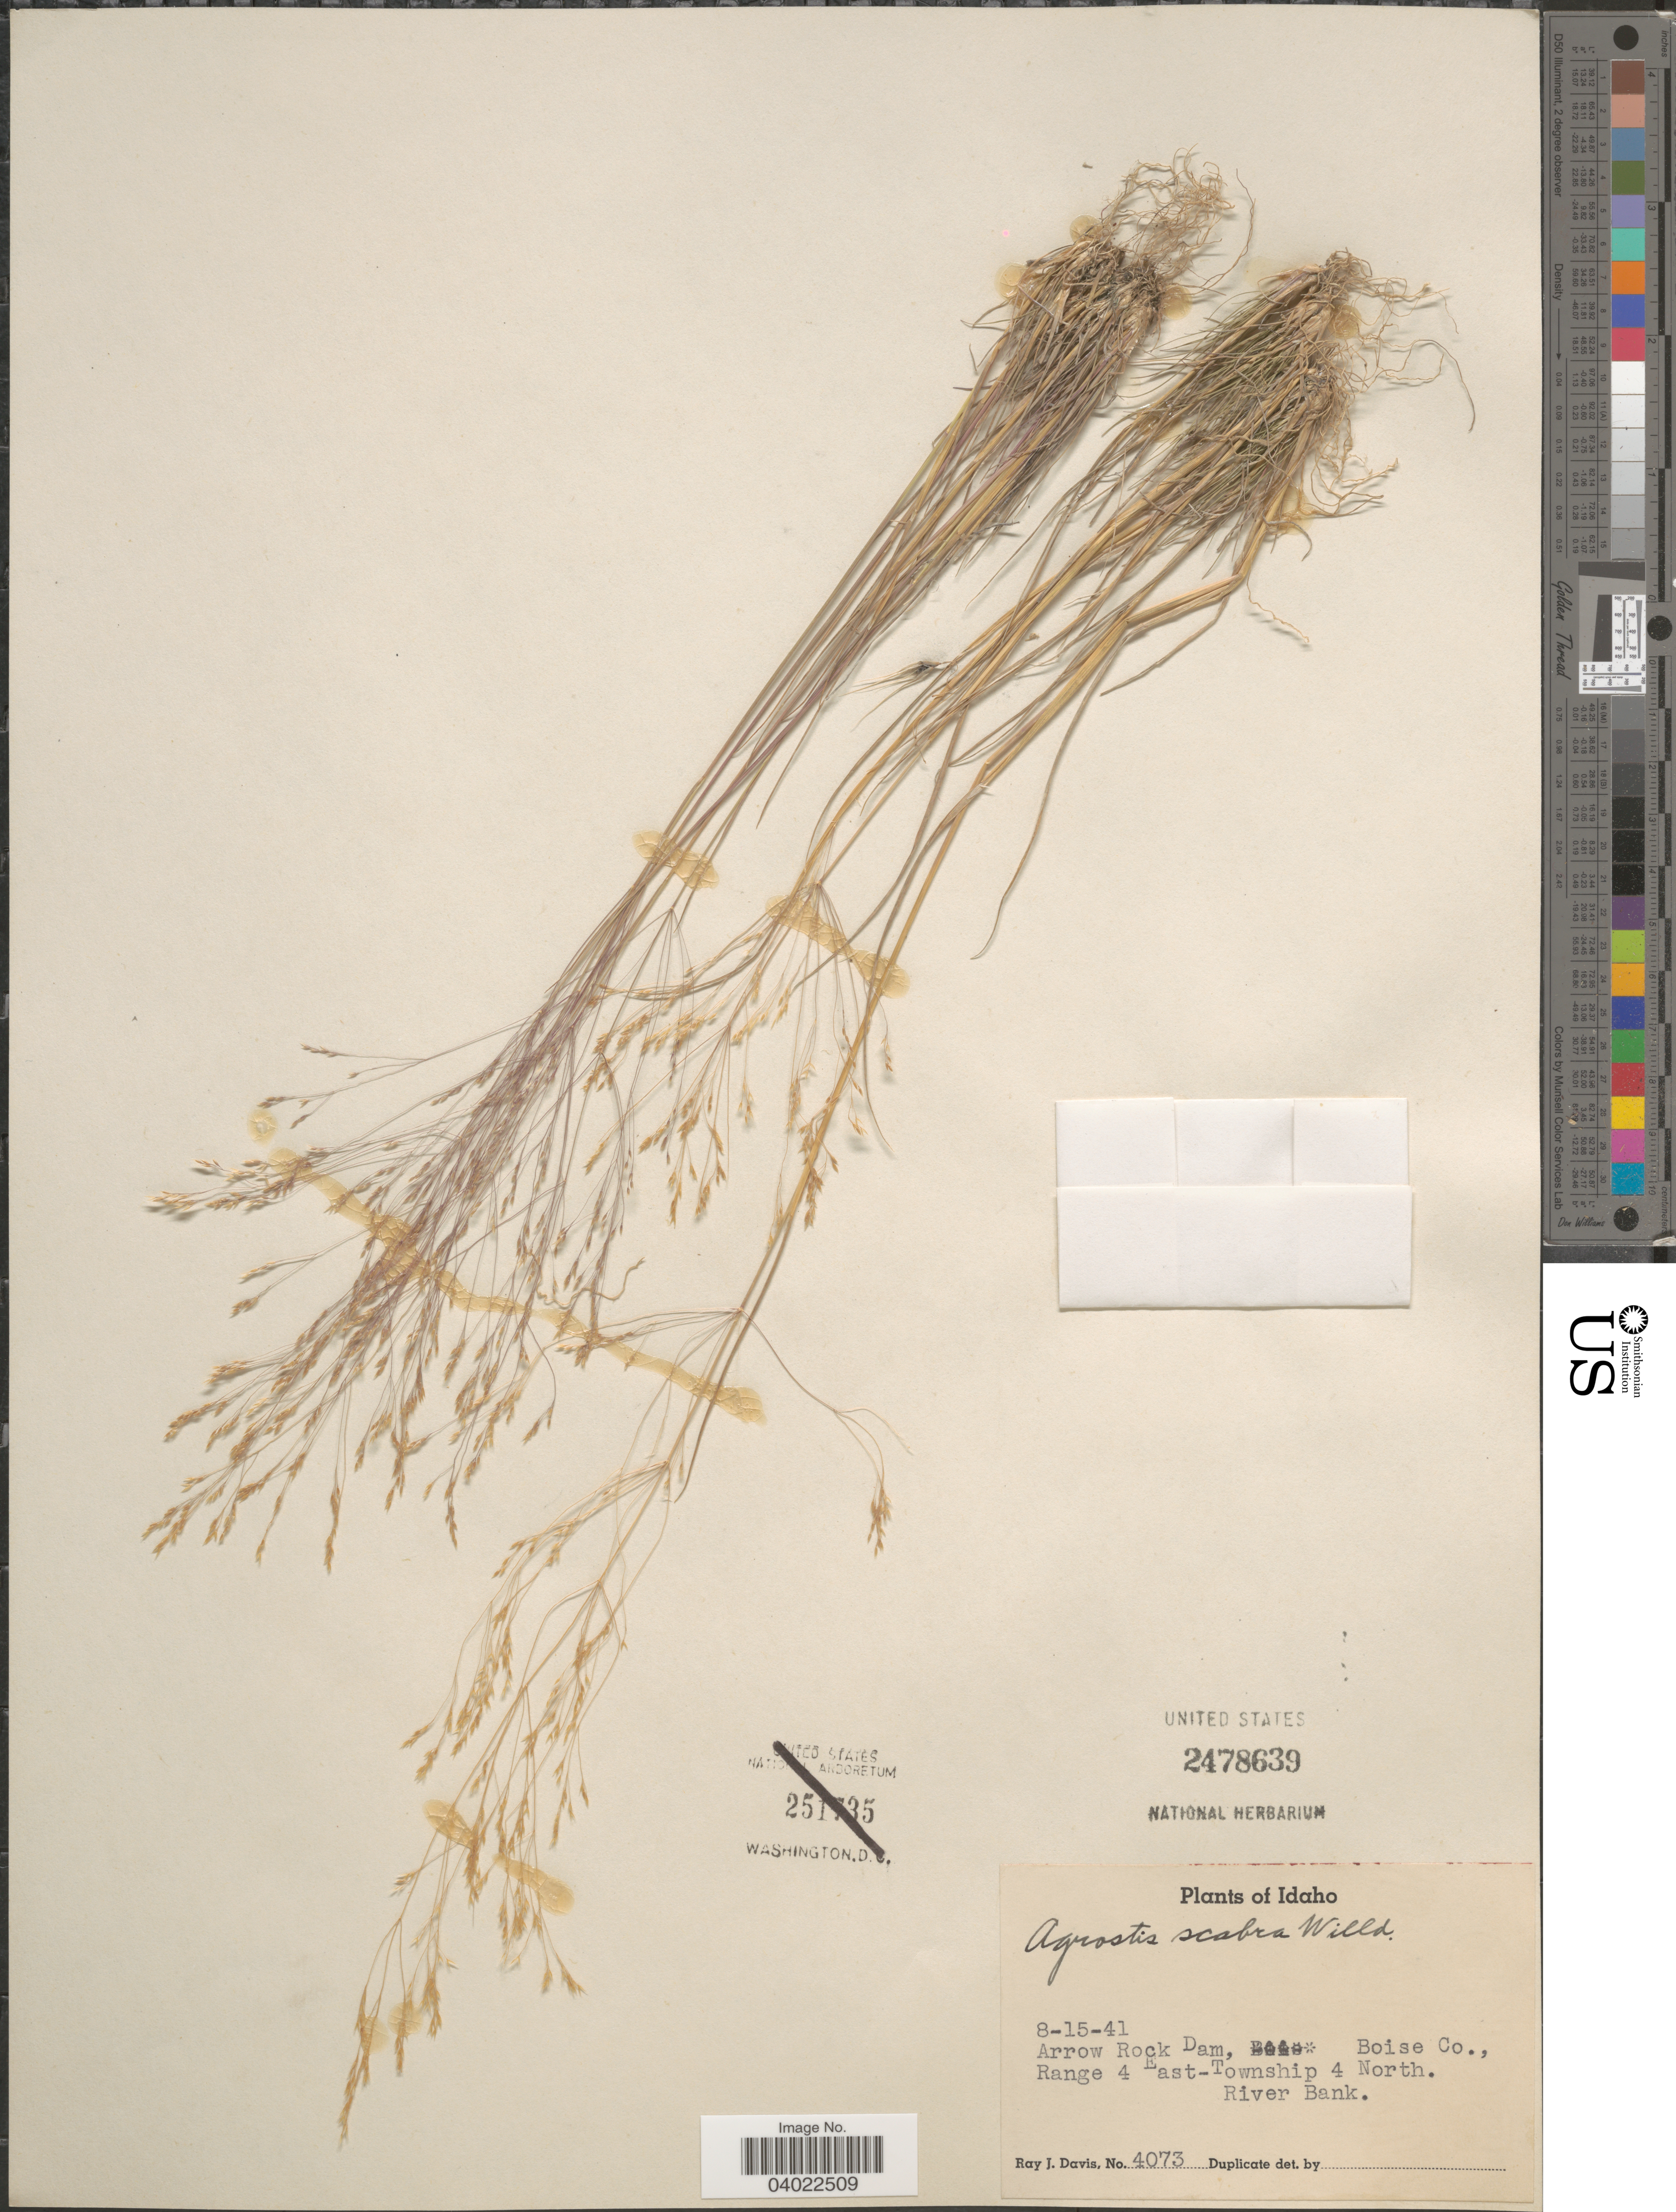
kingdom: Plantae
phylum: Tracheophyta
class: Liliopsida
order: Poales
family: Poaceae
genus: Agrostis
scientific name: Agrostis scabra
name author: Willd.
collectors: R. Davis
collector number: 4073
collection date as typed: Transcribed d/m/y: 15/8/41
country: United States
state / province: Idaho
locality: Arrow Rock Dam, Boise Co., Range 4 East-Township 4 North. River Bank.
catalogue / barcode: US 2478639